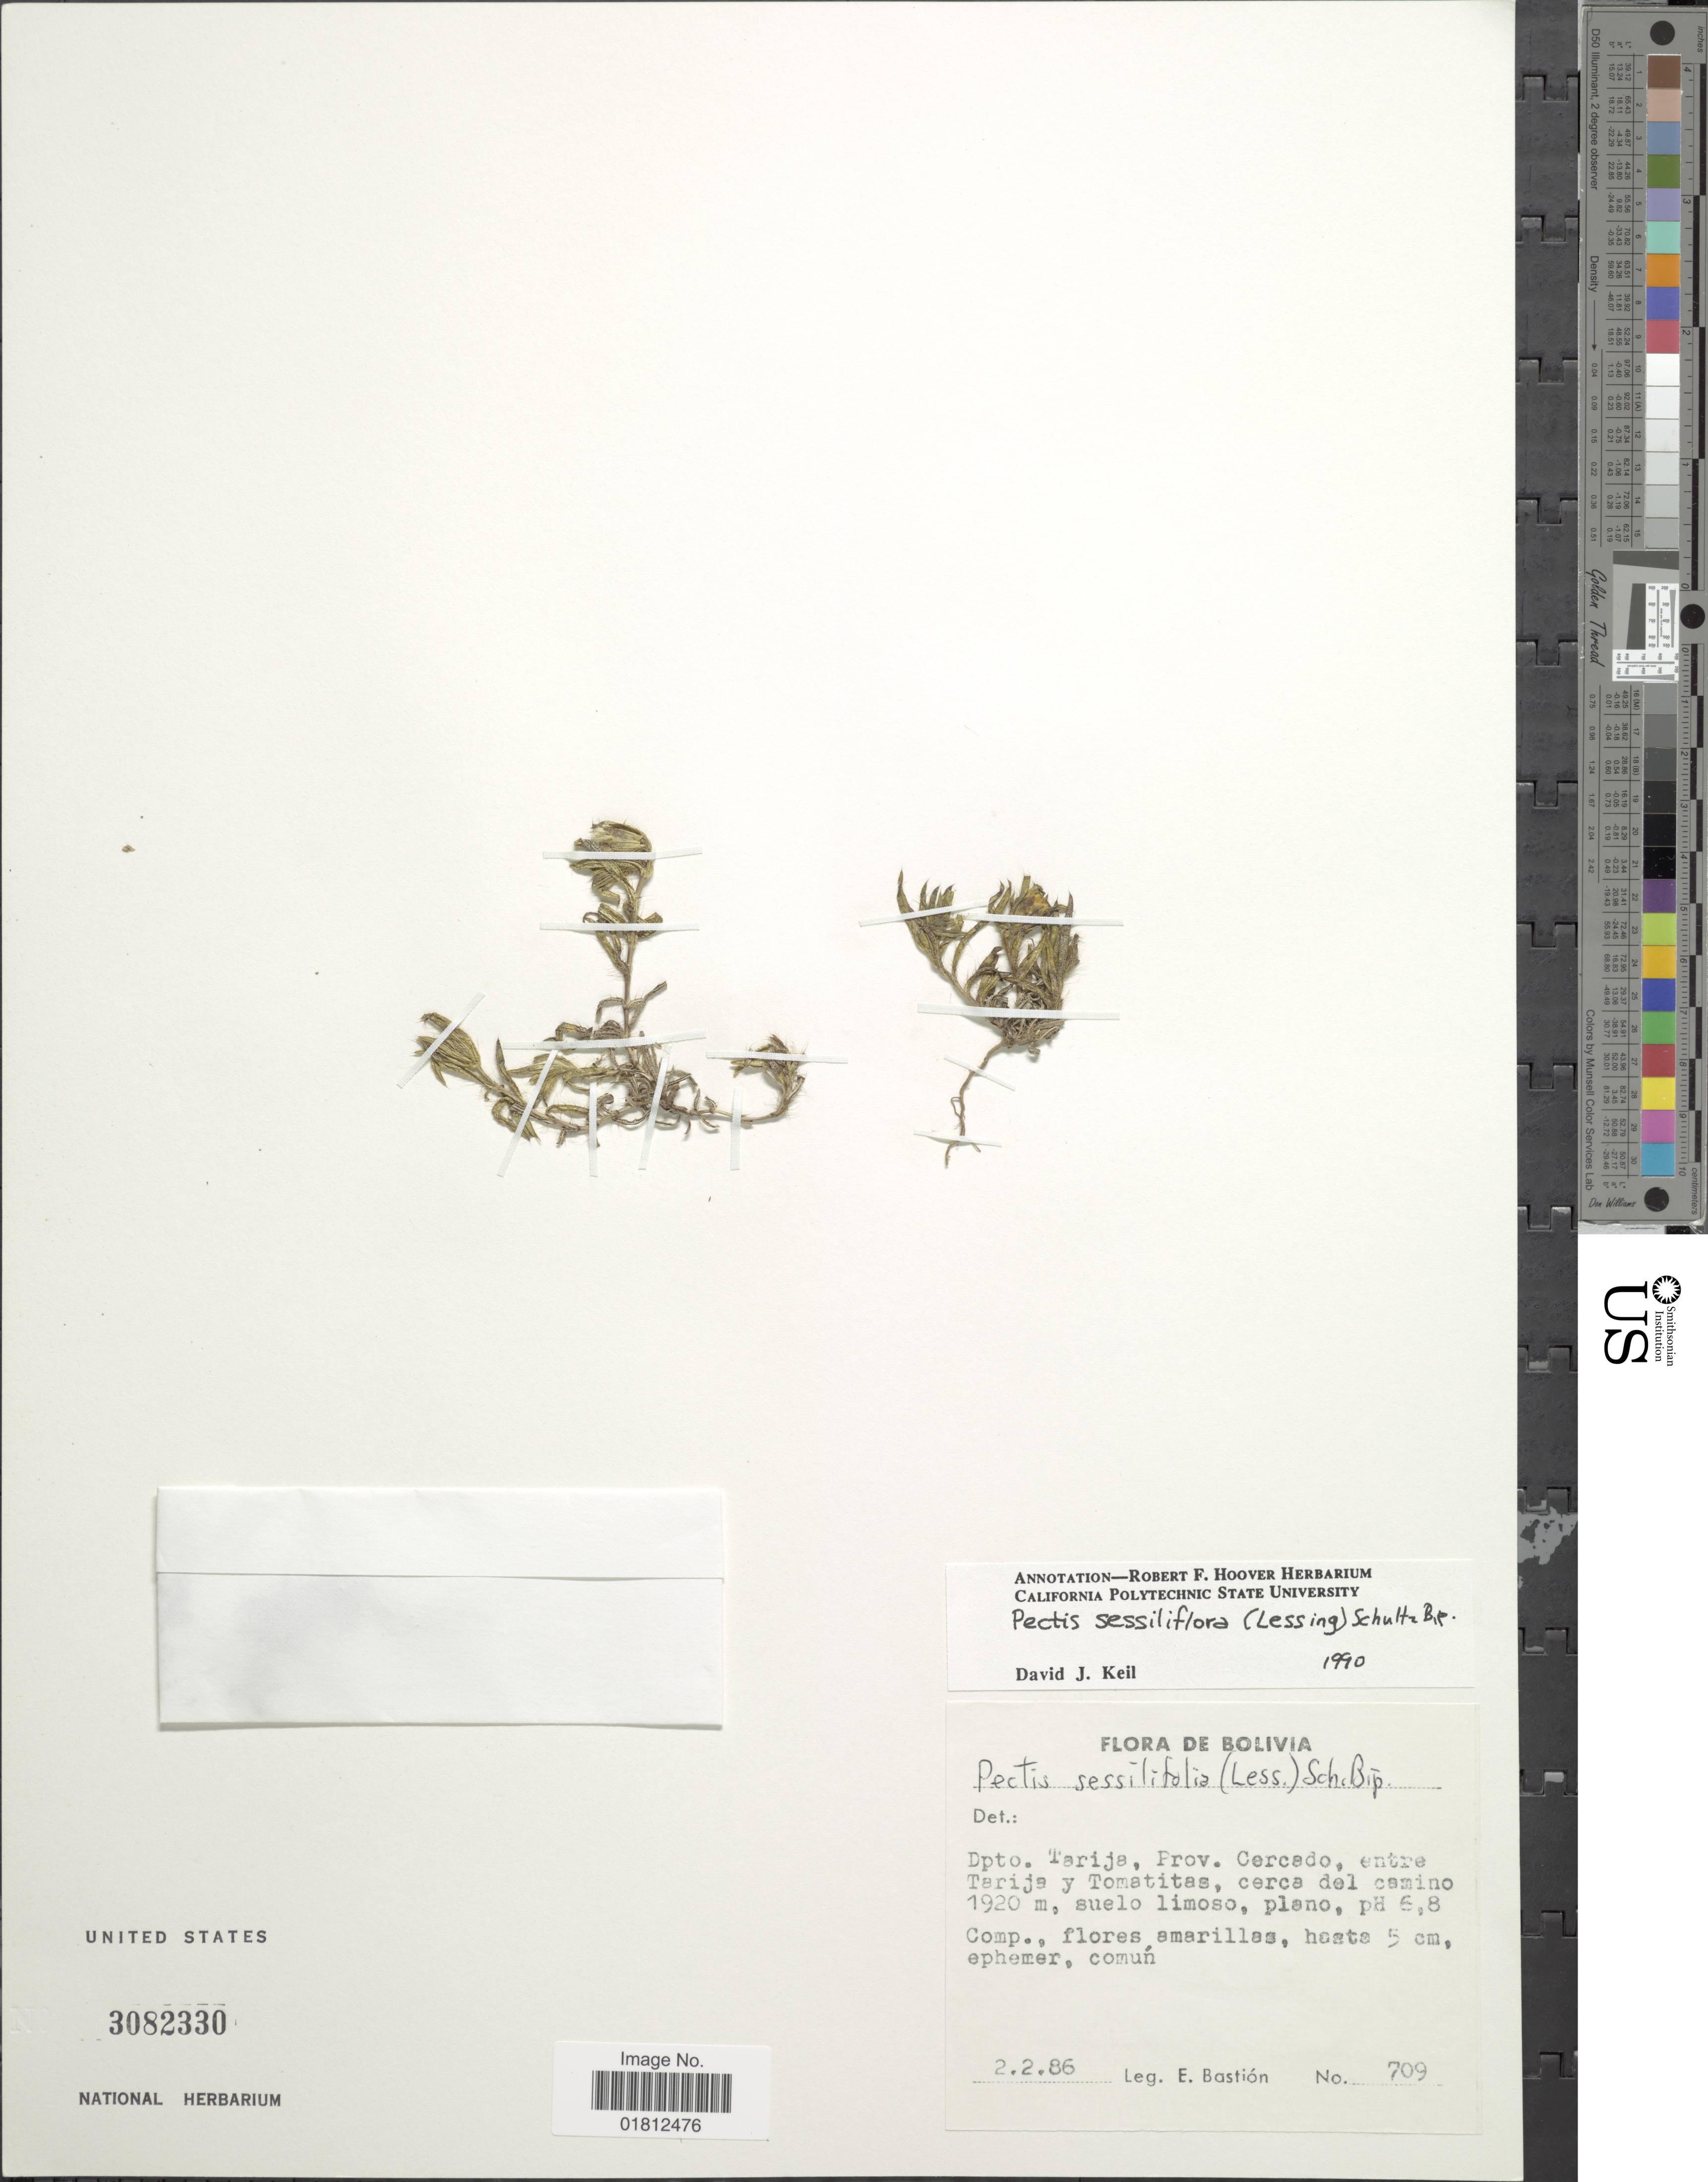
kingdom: Plantae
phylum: Tracheophyta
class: Magnoliopsida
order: Asterales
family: Asteraceae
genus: Pectis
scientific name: Pectis sessiliflora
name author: (Less.) Sch. Bip.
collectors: E. Bastion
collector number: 709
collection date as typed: Transcribed d/m/y: 2/2/86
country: Bolivia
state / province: Tarija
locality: Prov. Cercado, entre Tarija y Tomatitas, cerca del camino, suelo limoso, plano, pH 6.8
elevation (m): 1920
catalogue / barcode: US 3082330